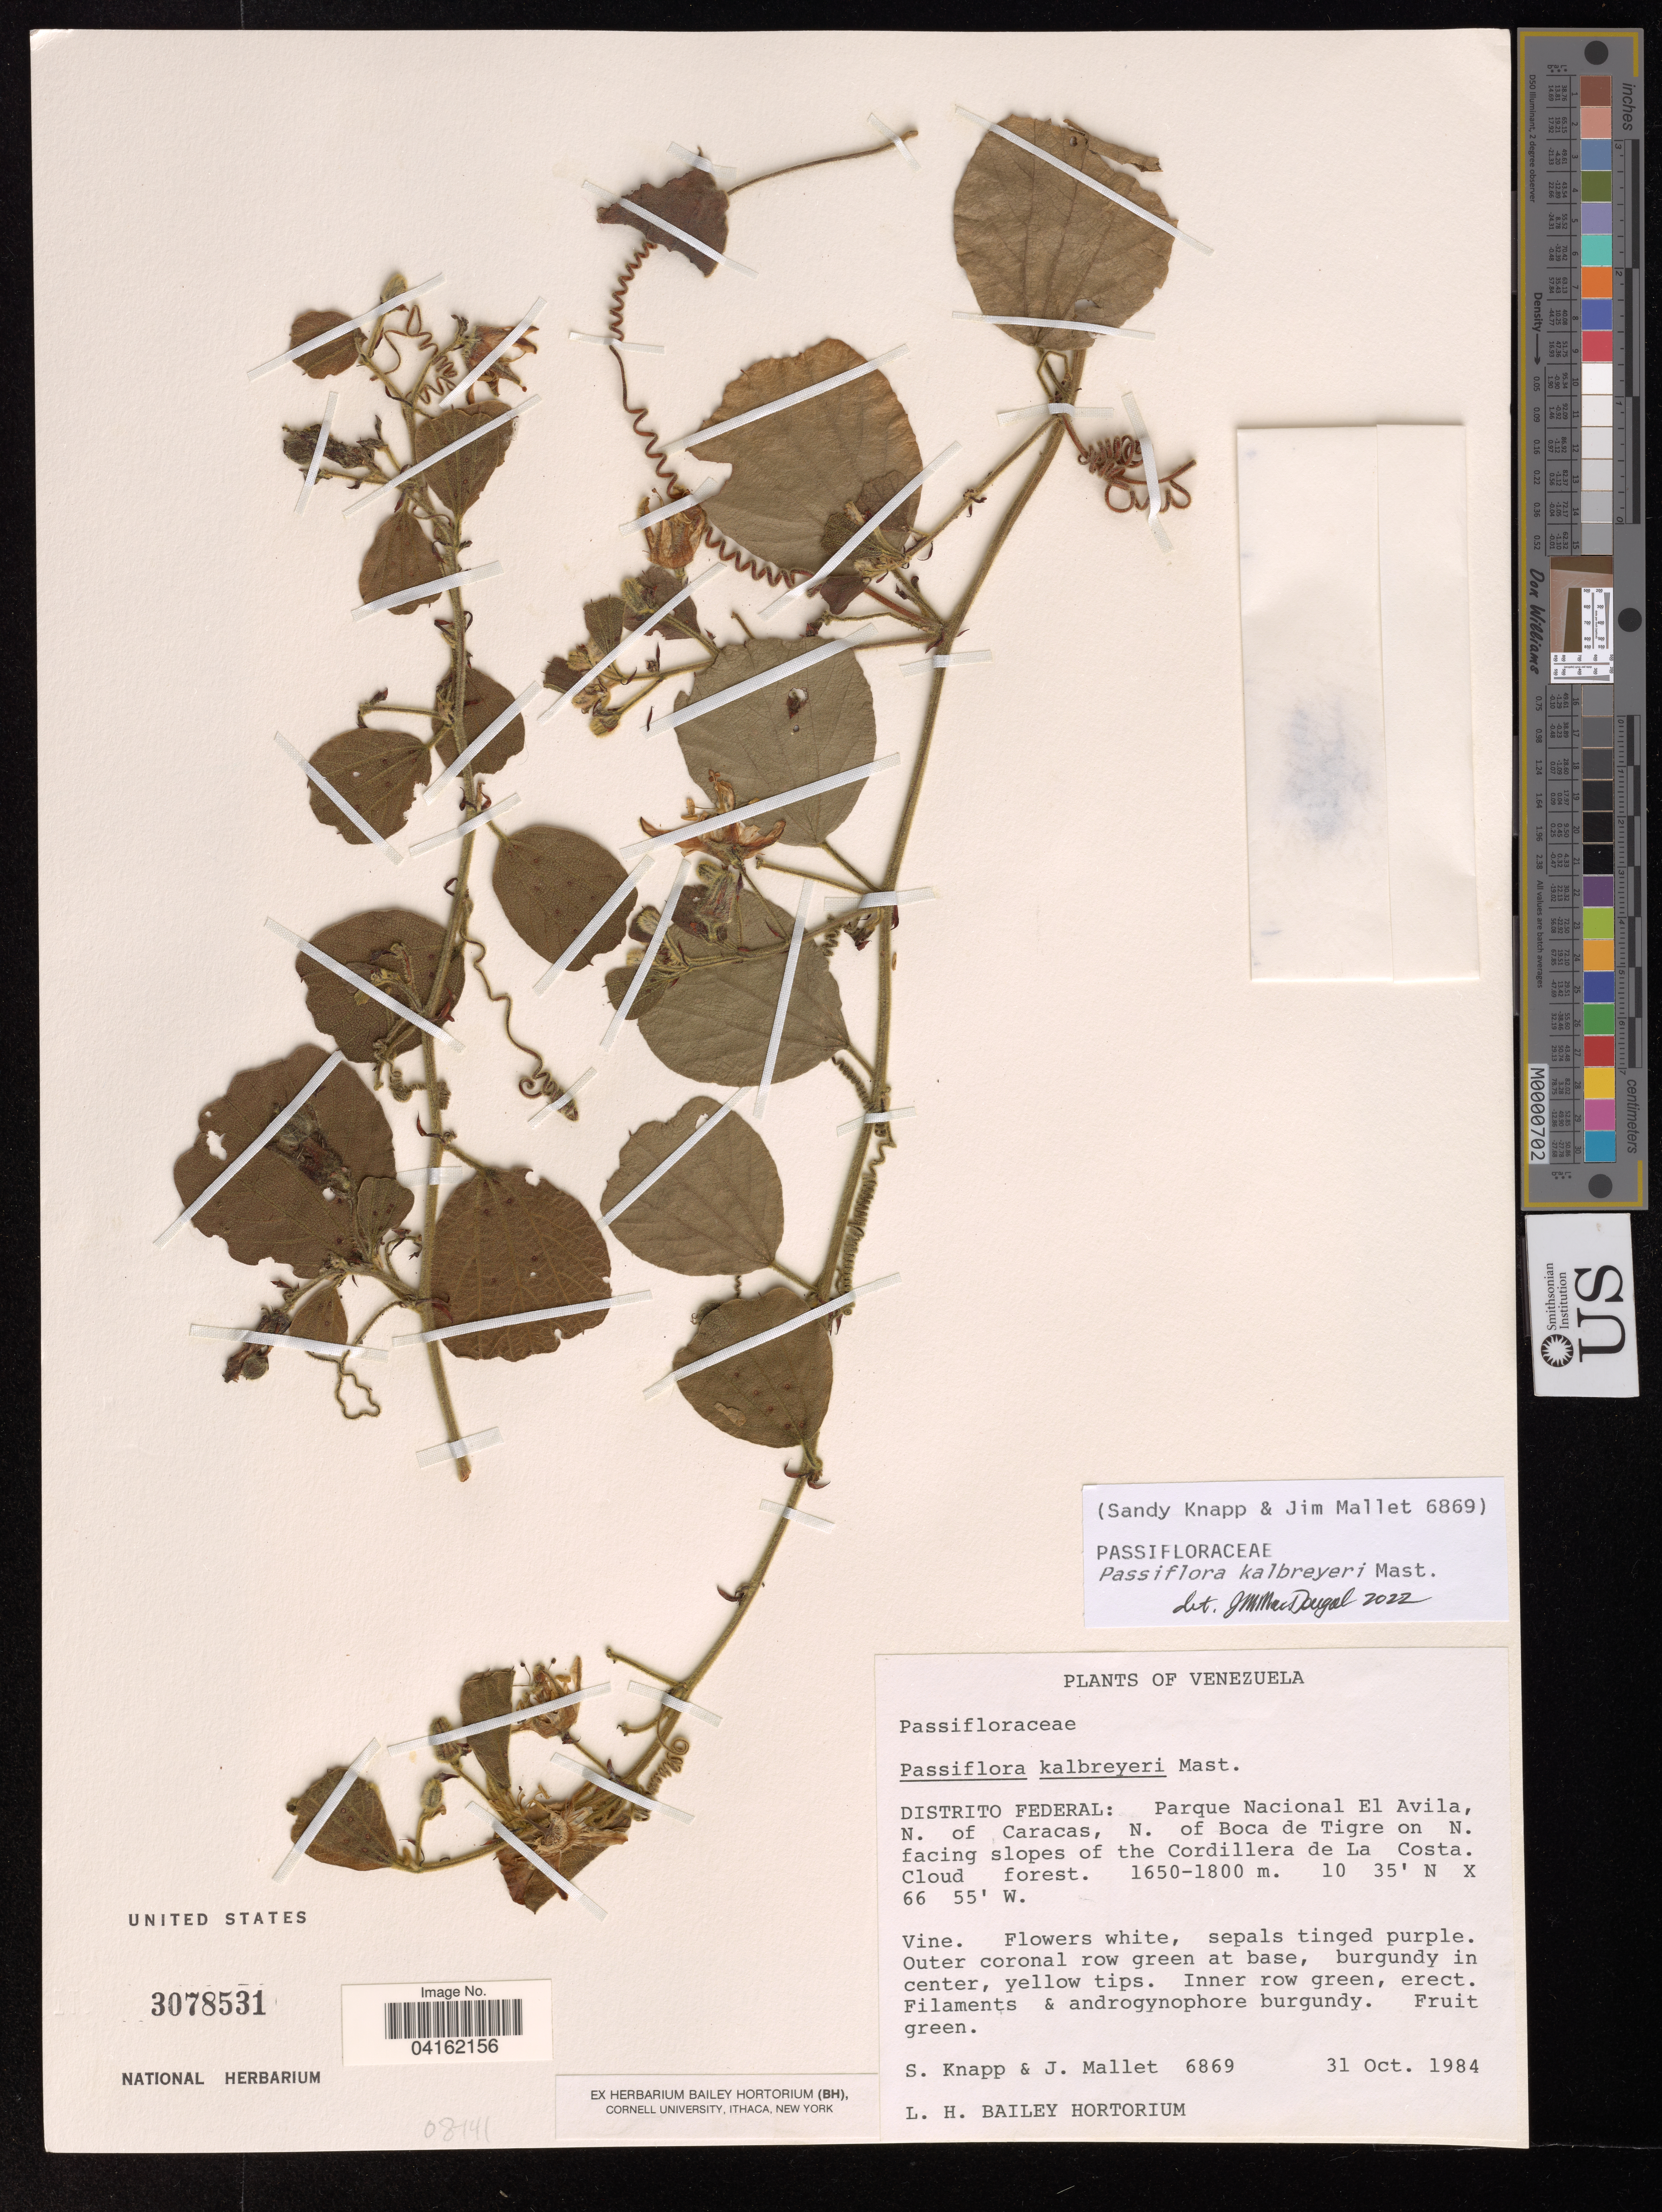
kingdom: Plantae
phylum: Tracheophyta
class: Magnoliopsida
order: Malpighiales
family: Passifloraceae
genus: Passiflora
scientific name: Passiflora kalbreyeri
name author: Mast.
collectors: S. Knapp & J. Mallet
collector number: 6869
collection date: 1984-10-31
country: Venezuela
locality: Distrito Federal: Parque Nacional El Avila, N. of Caracas, N. of Boca de Tigre on N. facing slopes of the Cordillera de La Costa.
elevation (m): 1650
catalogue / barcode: US 3078531